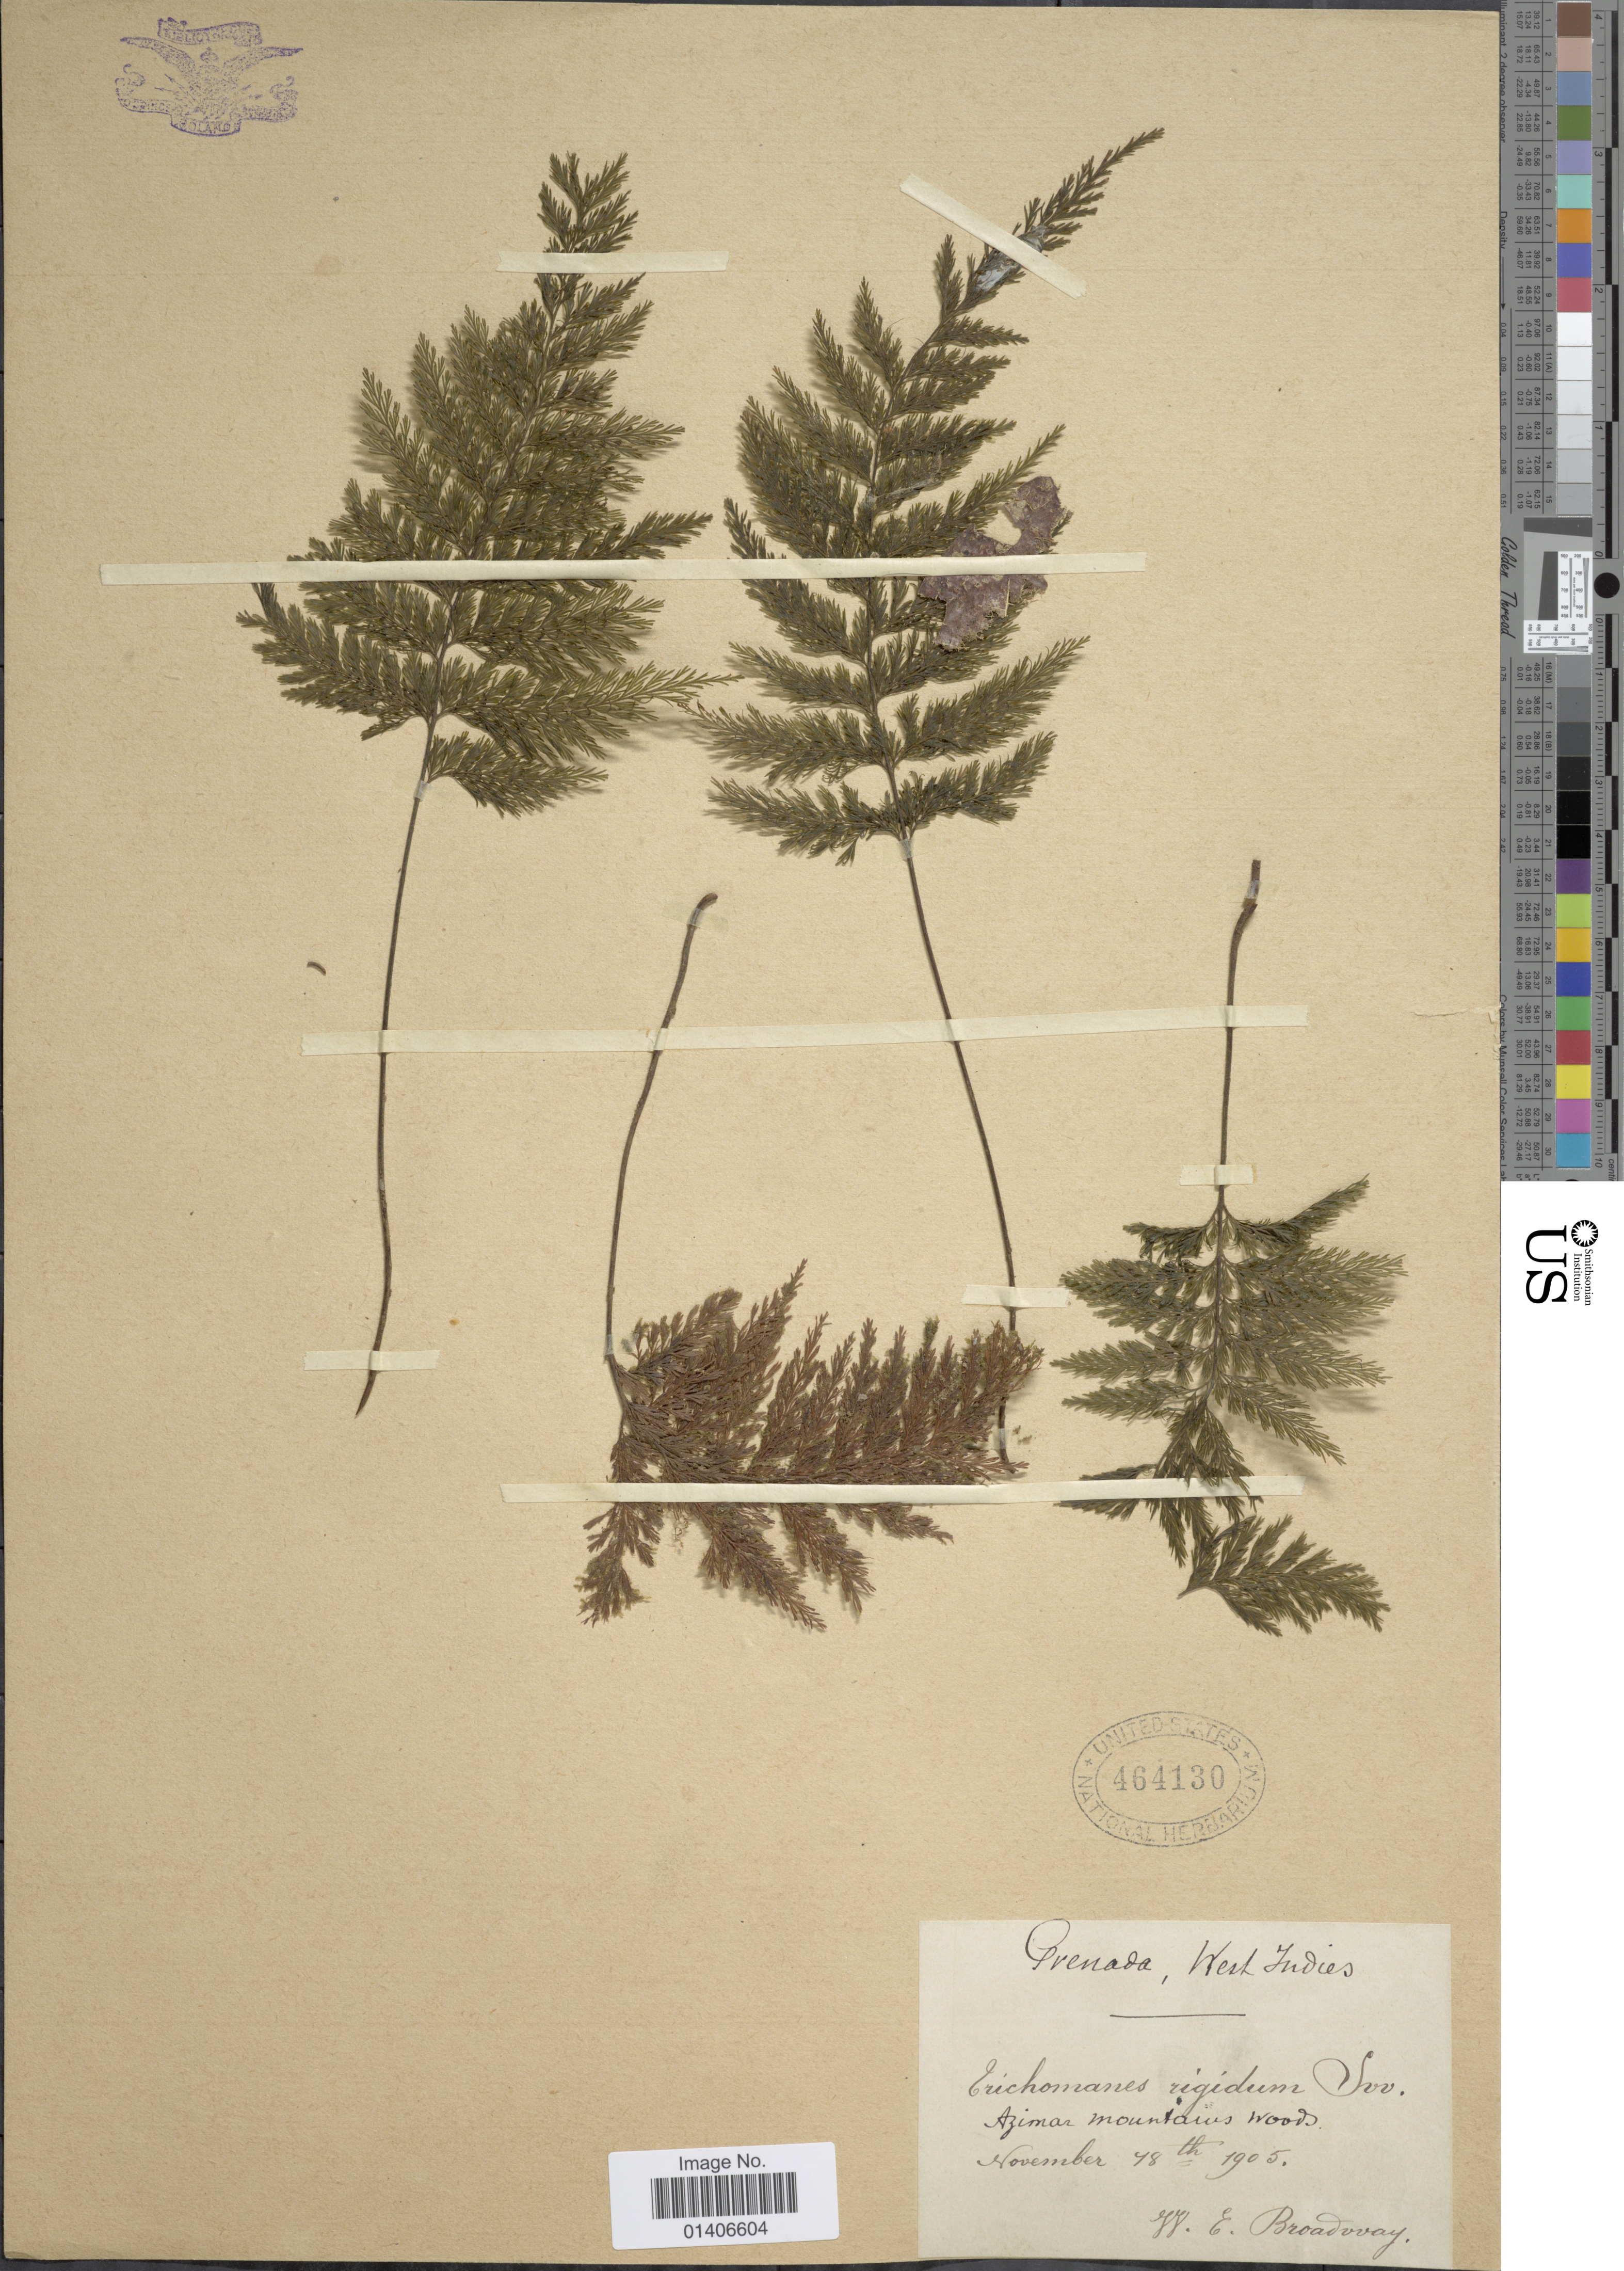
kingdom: Plantae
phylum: Tracheophyta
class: Polypodiopsida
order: Hymenophyllales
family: Hymenophyllaceae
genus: Abrodictyum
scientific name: Abrodictyum rigidum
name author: (Sw.) Ebihara & Dubuisson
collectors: W. E. Broadway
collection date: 1905-11-18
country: Grenada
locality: West Indies, Azimar mountains woods.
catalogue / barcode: US 464130